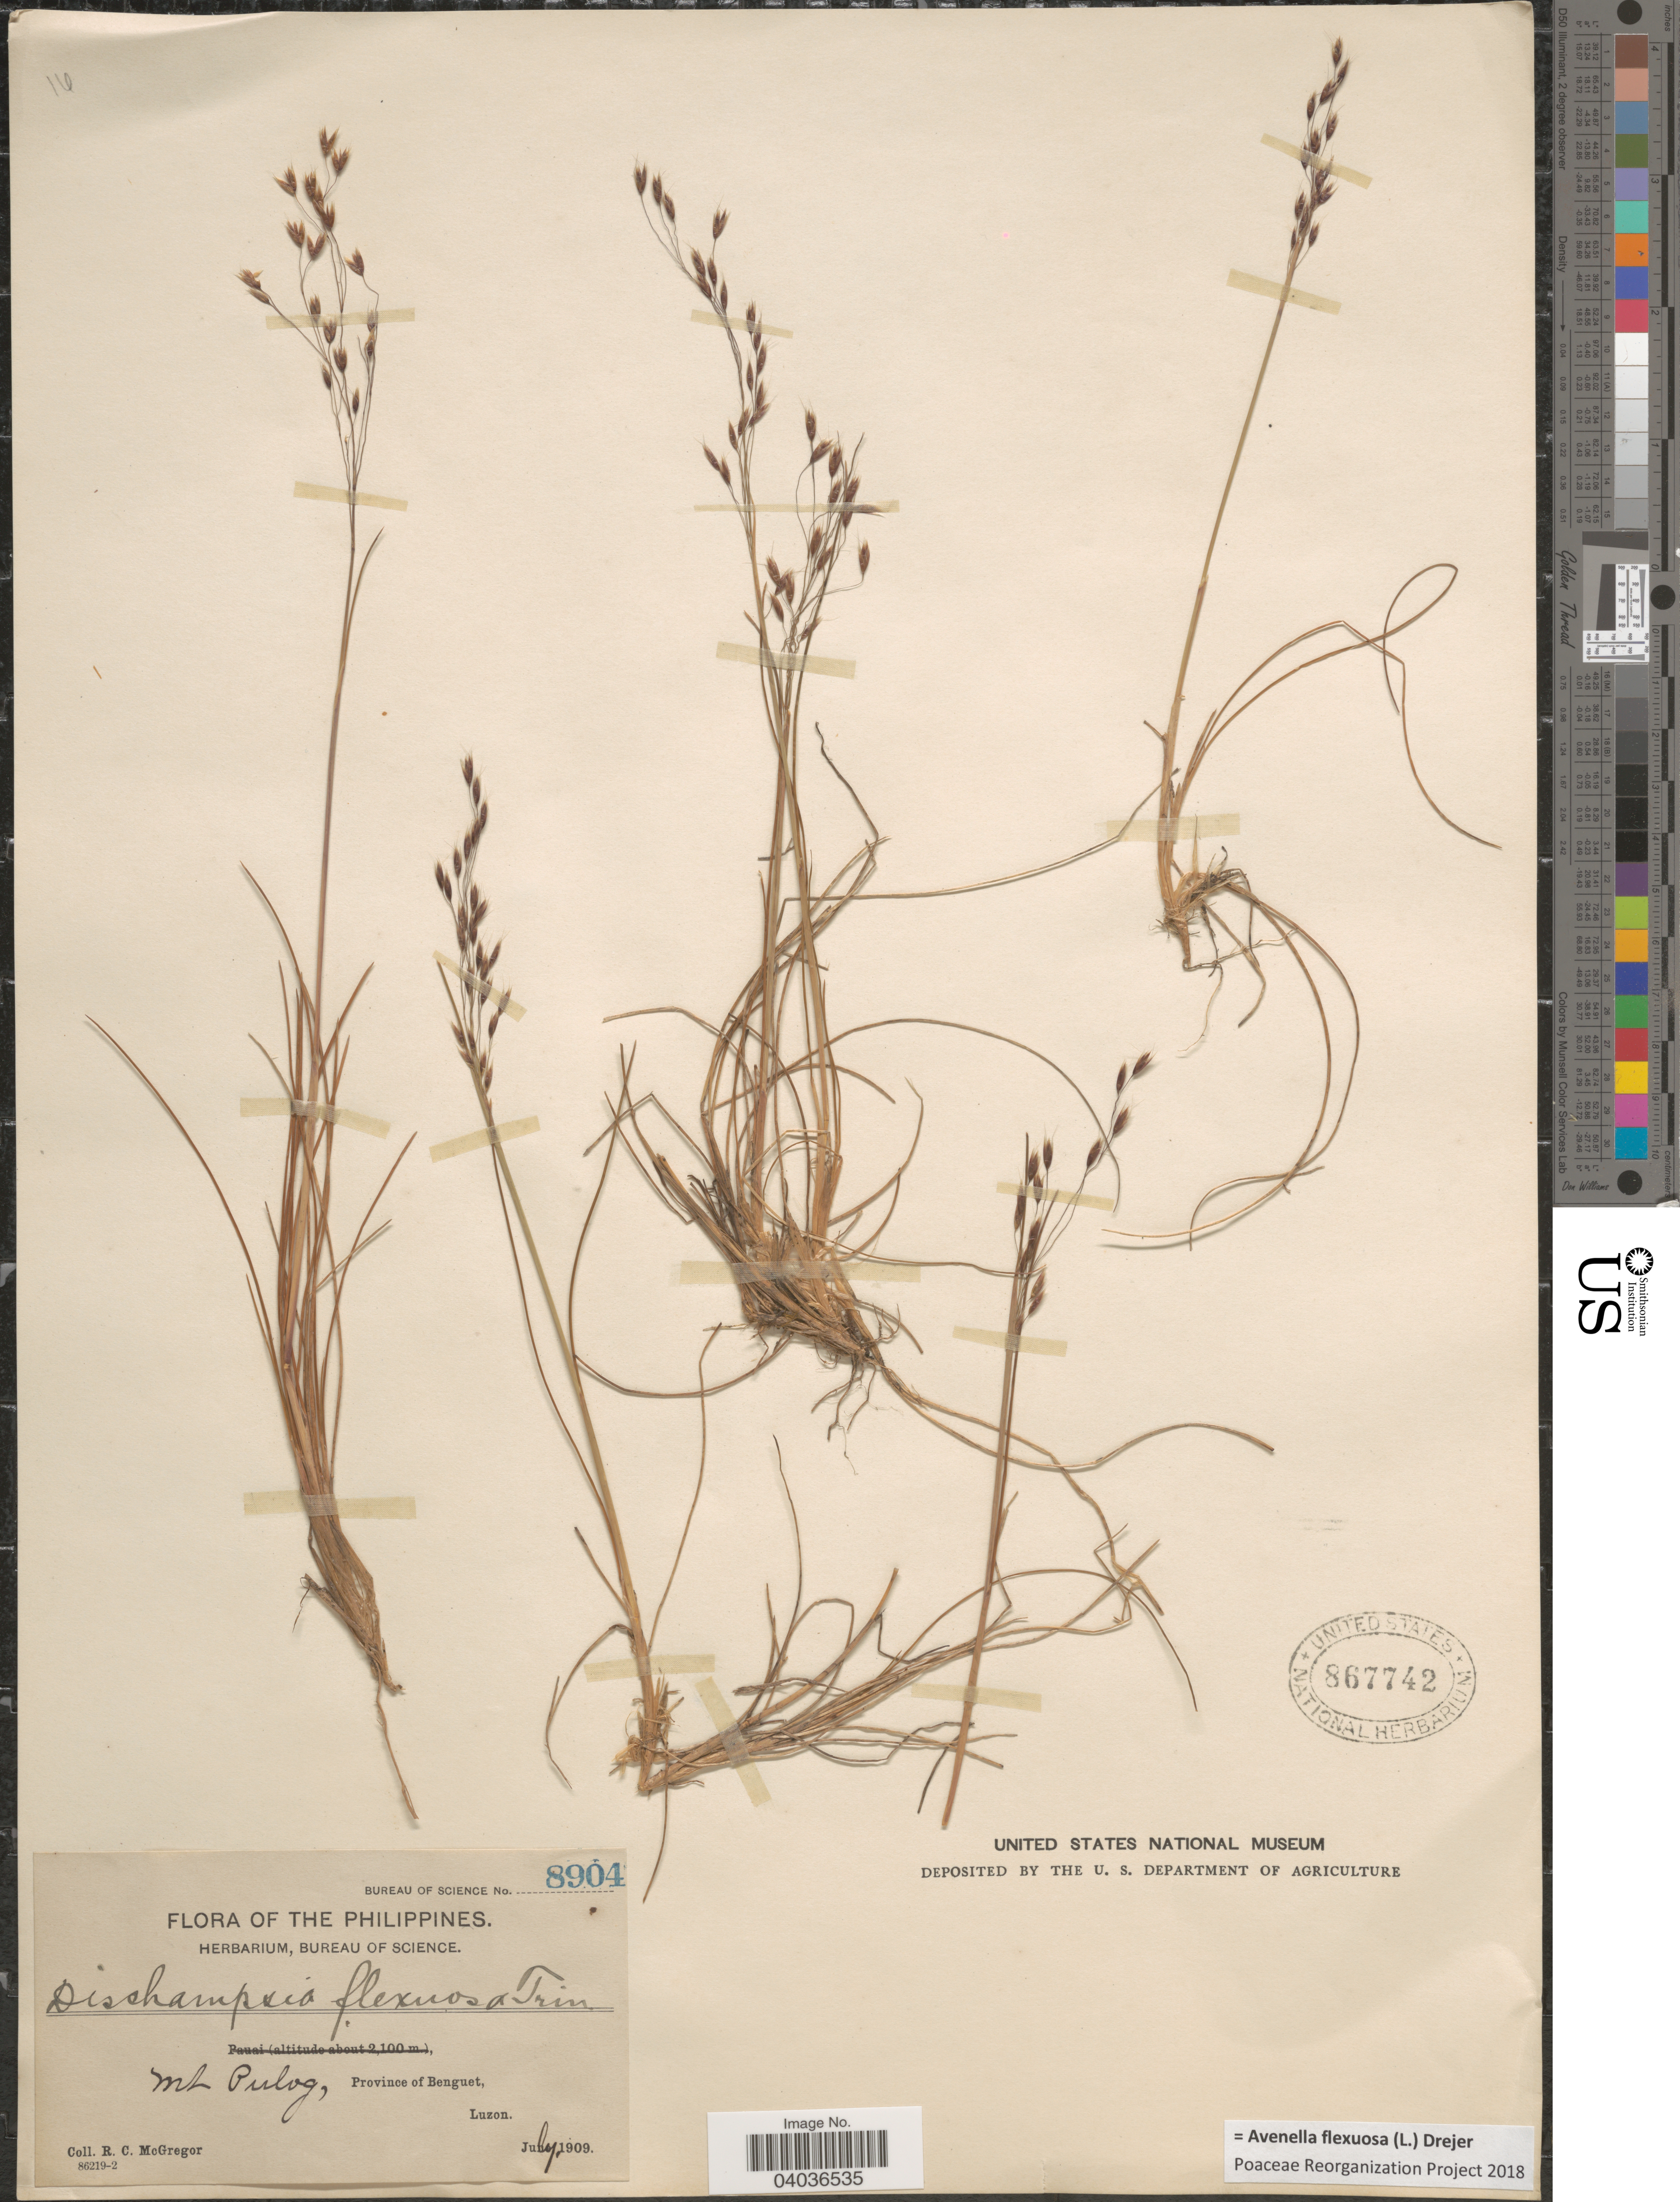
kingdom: Plantae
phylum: Tracheophyta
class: Liliopsida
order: Poales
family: Poaceae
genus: Avenella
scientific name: Avenella flexuosa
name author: (L.) Drejer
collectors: R. C. McGregor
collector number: Bureau of Science 8904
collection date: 1909-07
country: Philippines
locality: Mt. Pulog, Province of Benguet, Luzon.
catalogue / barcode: US 867742